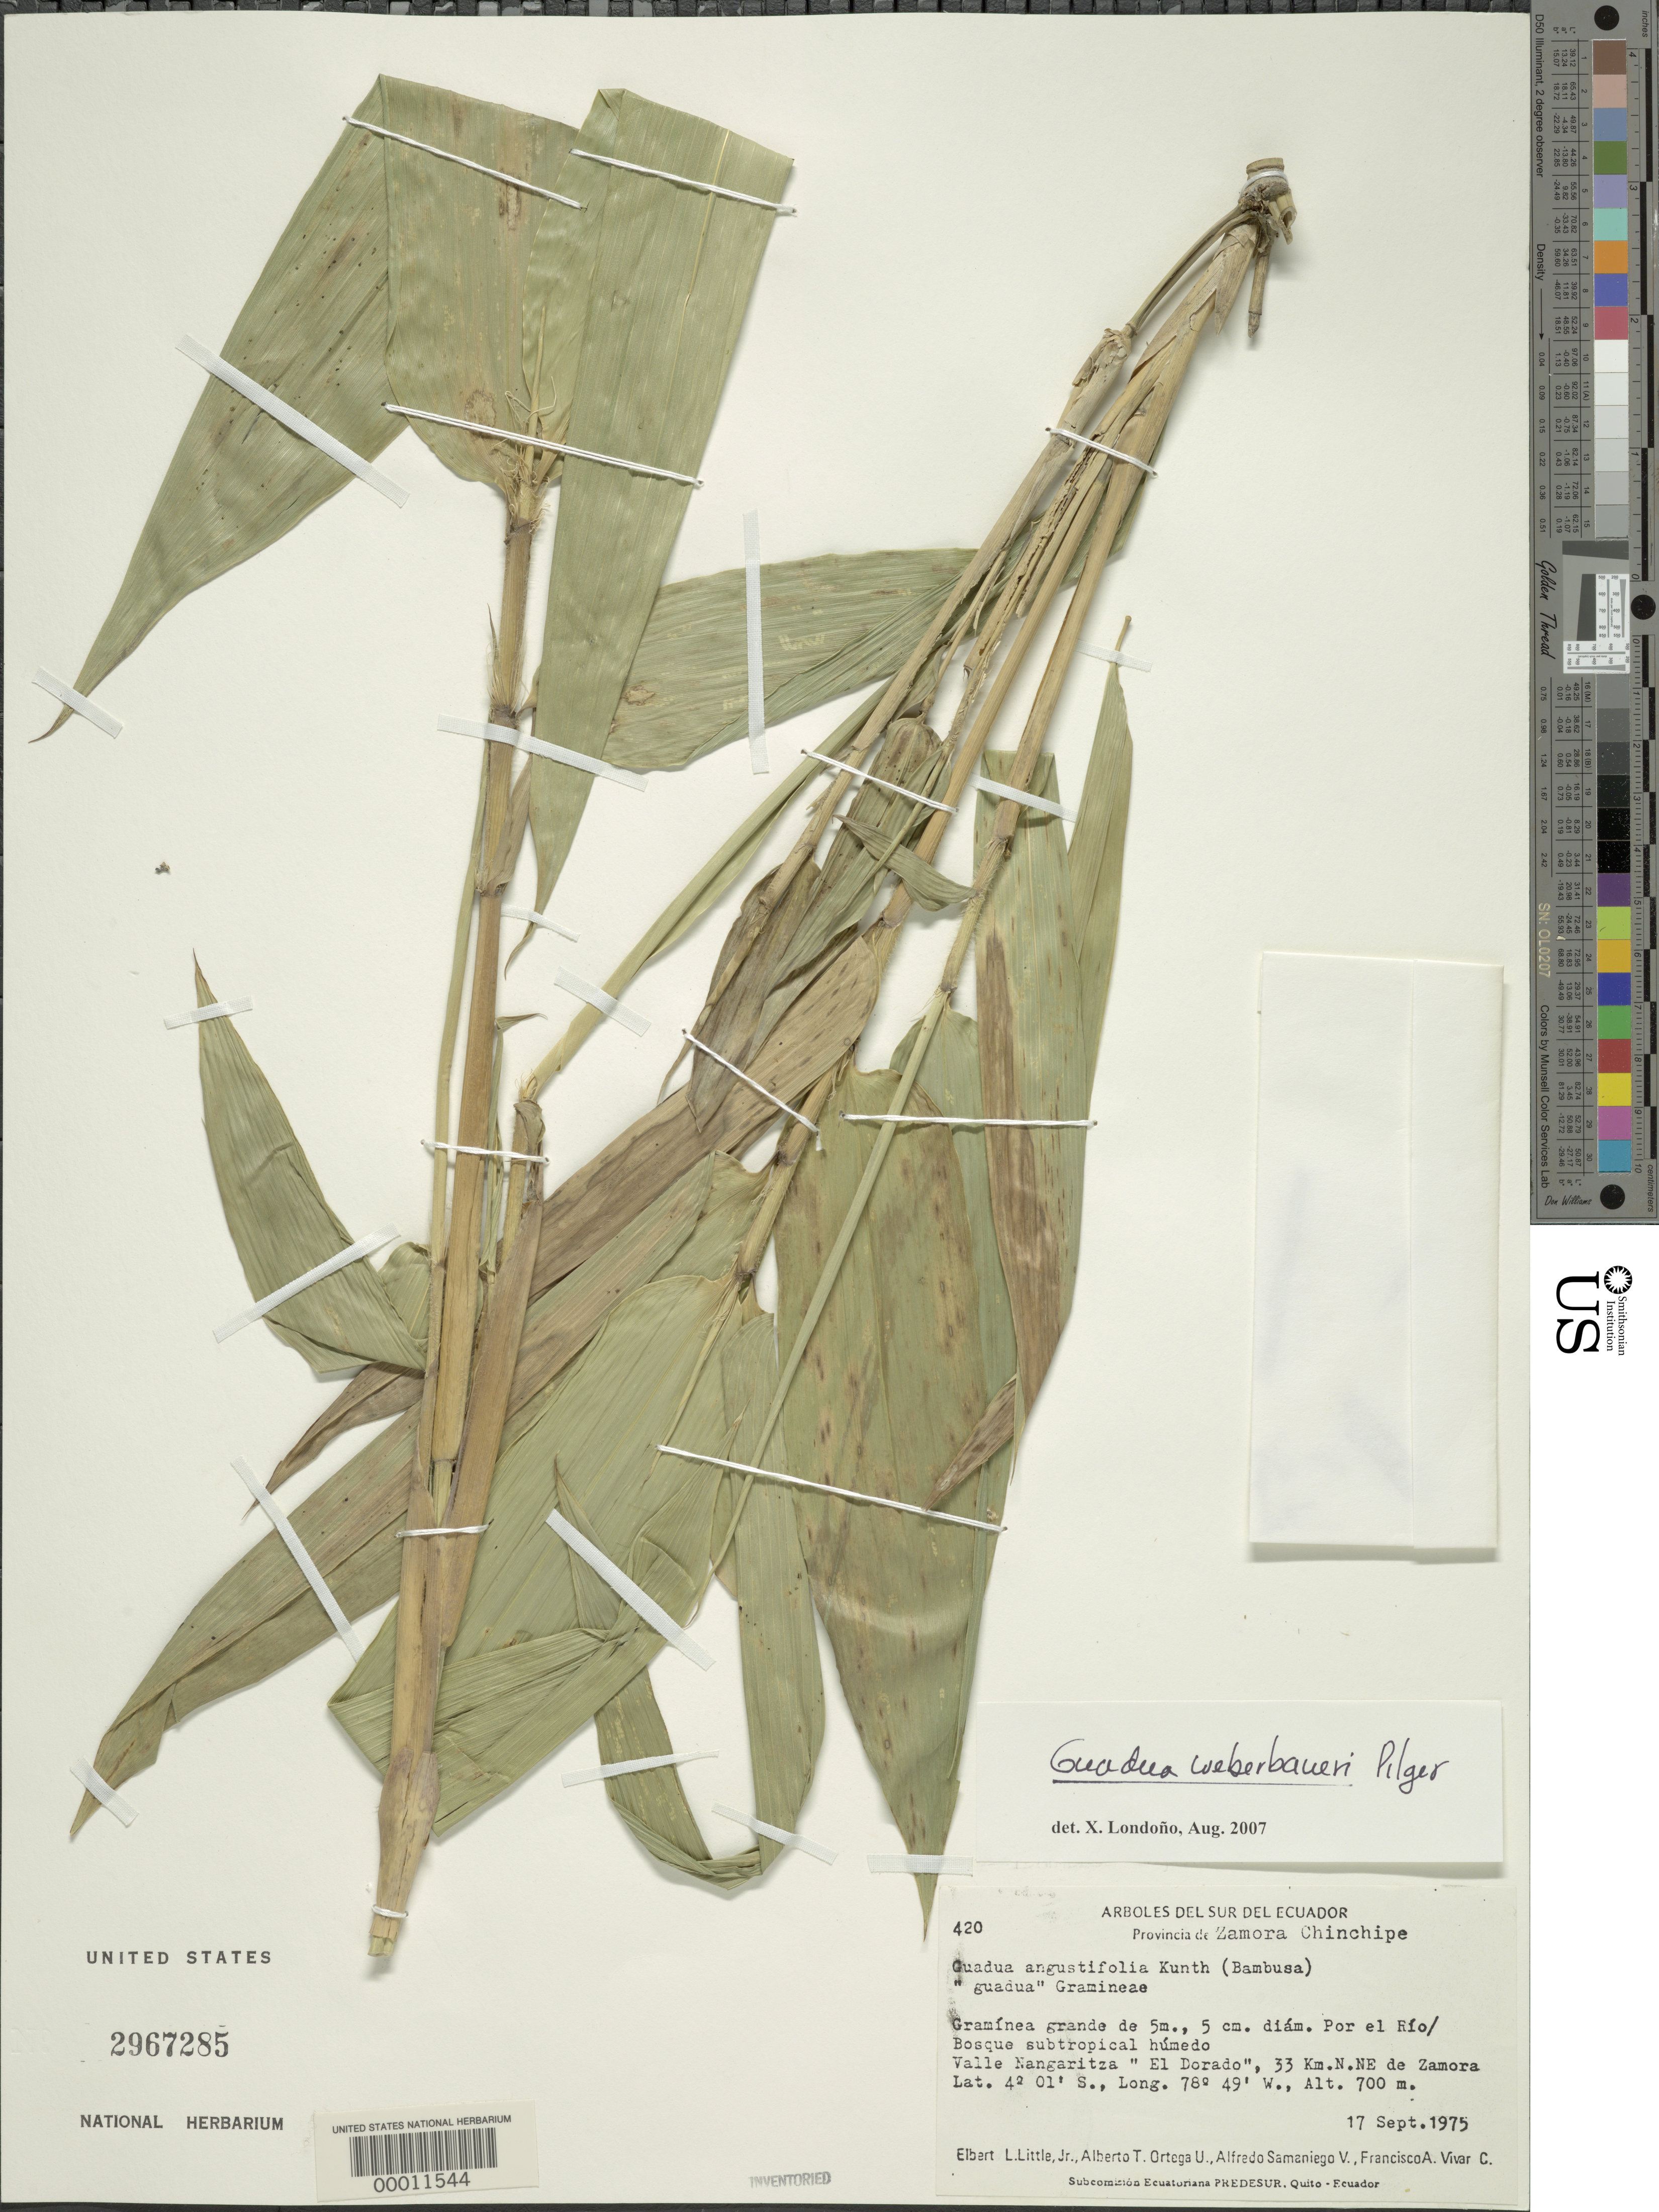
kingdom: Plantae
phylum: Tracheophyta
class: Liliopsida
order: Poales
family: Poaceae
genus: Guadua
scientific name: Guadua weberbaueri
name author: Pilg.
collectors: E. L. Little, A. T. Ortega U., A. V. Samaniego & F. A. Vivar C.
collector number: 420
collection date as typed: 17 Sep 1975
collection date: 1975-09-17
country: Ecuador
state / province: Zamora-Chinchipe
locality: Valle nangaritza "El Dorado"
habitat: Subtropical humid forest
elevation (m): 700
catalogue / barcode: US 2967285